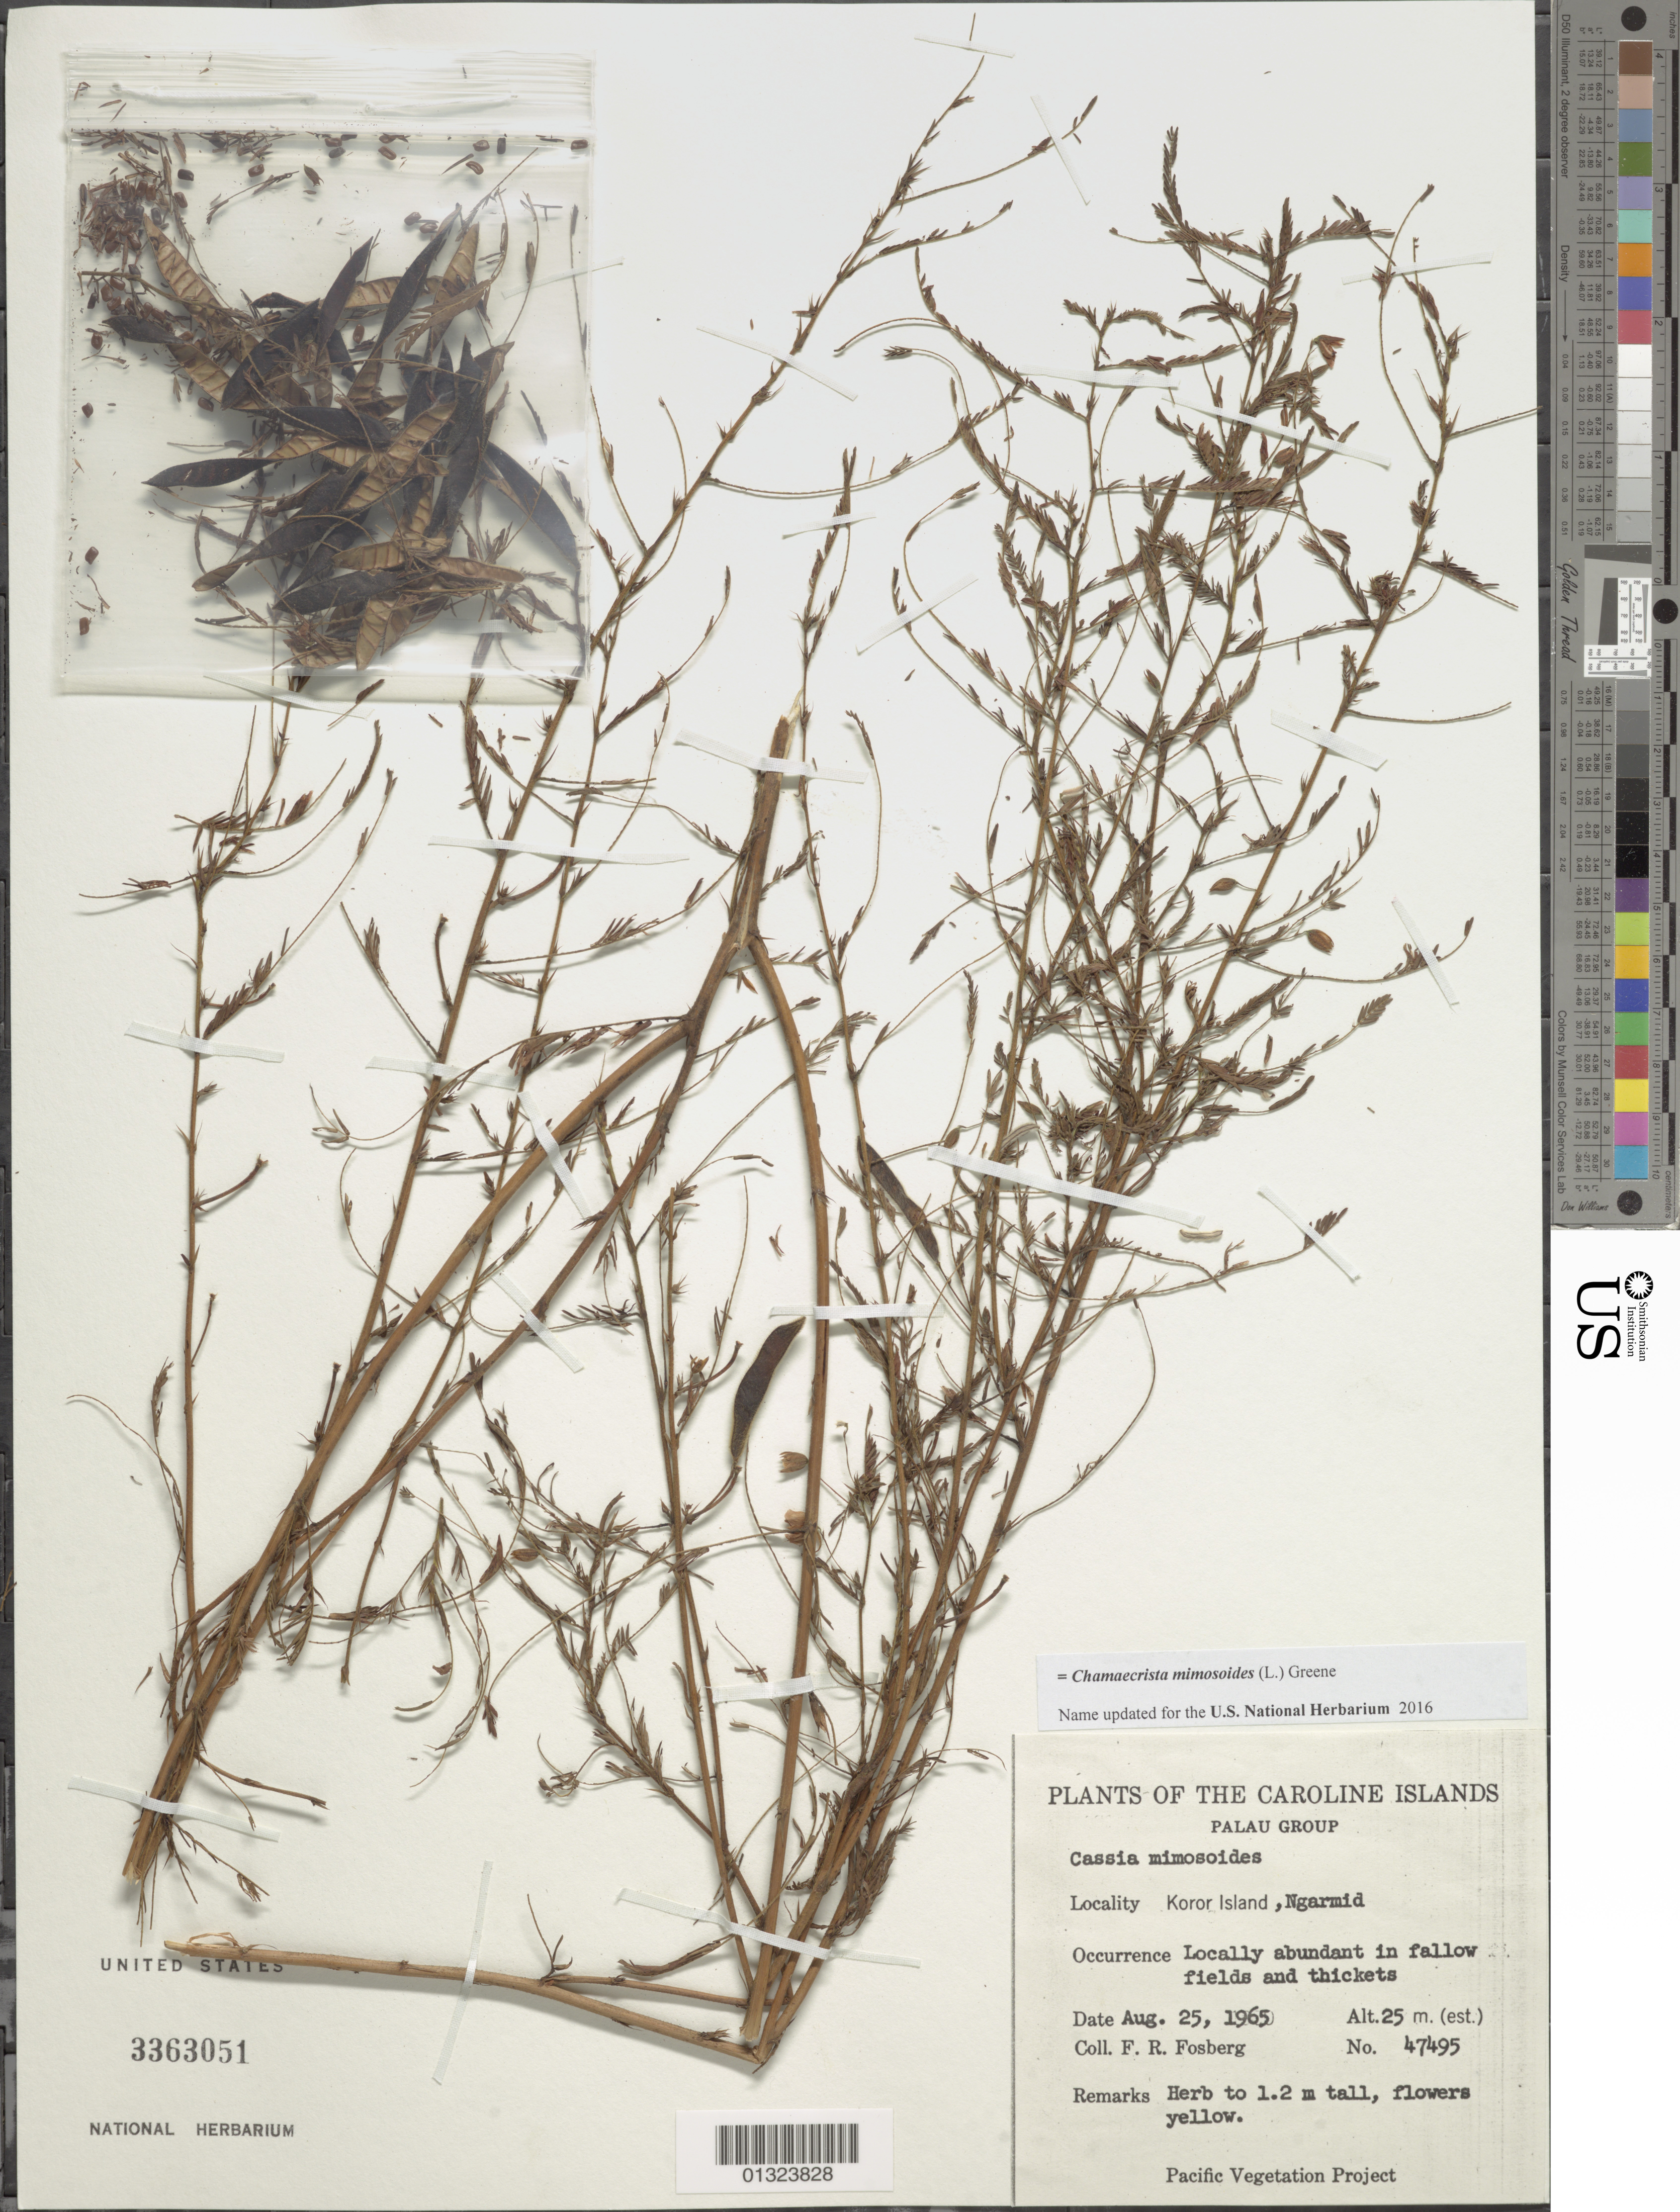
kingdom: Plantae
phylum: Tracheophyta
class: Magnoliopsida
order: Fabales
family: Fabaceae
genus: Chamaecrista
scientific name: Chamaecrista mimosoides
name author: (L.) Greene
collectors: F. R. Fosberg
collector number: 47495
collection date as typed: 25 Aug 1965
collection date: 1965-08-25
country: Palau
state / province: Koror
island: Oreor [Koror] I.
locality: Ngarmid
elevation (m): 25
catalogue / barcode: US 3363051